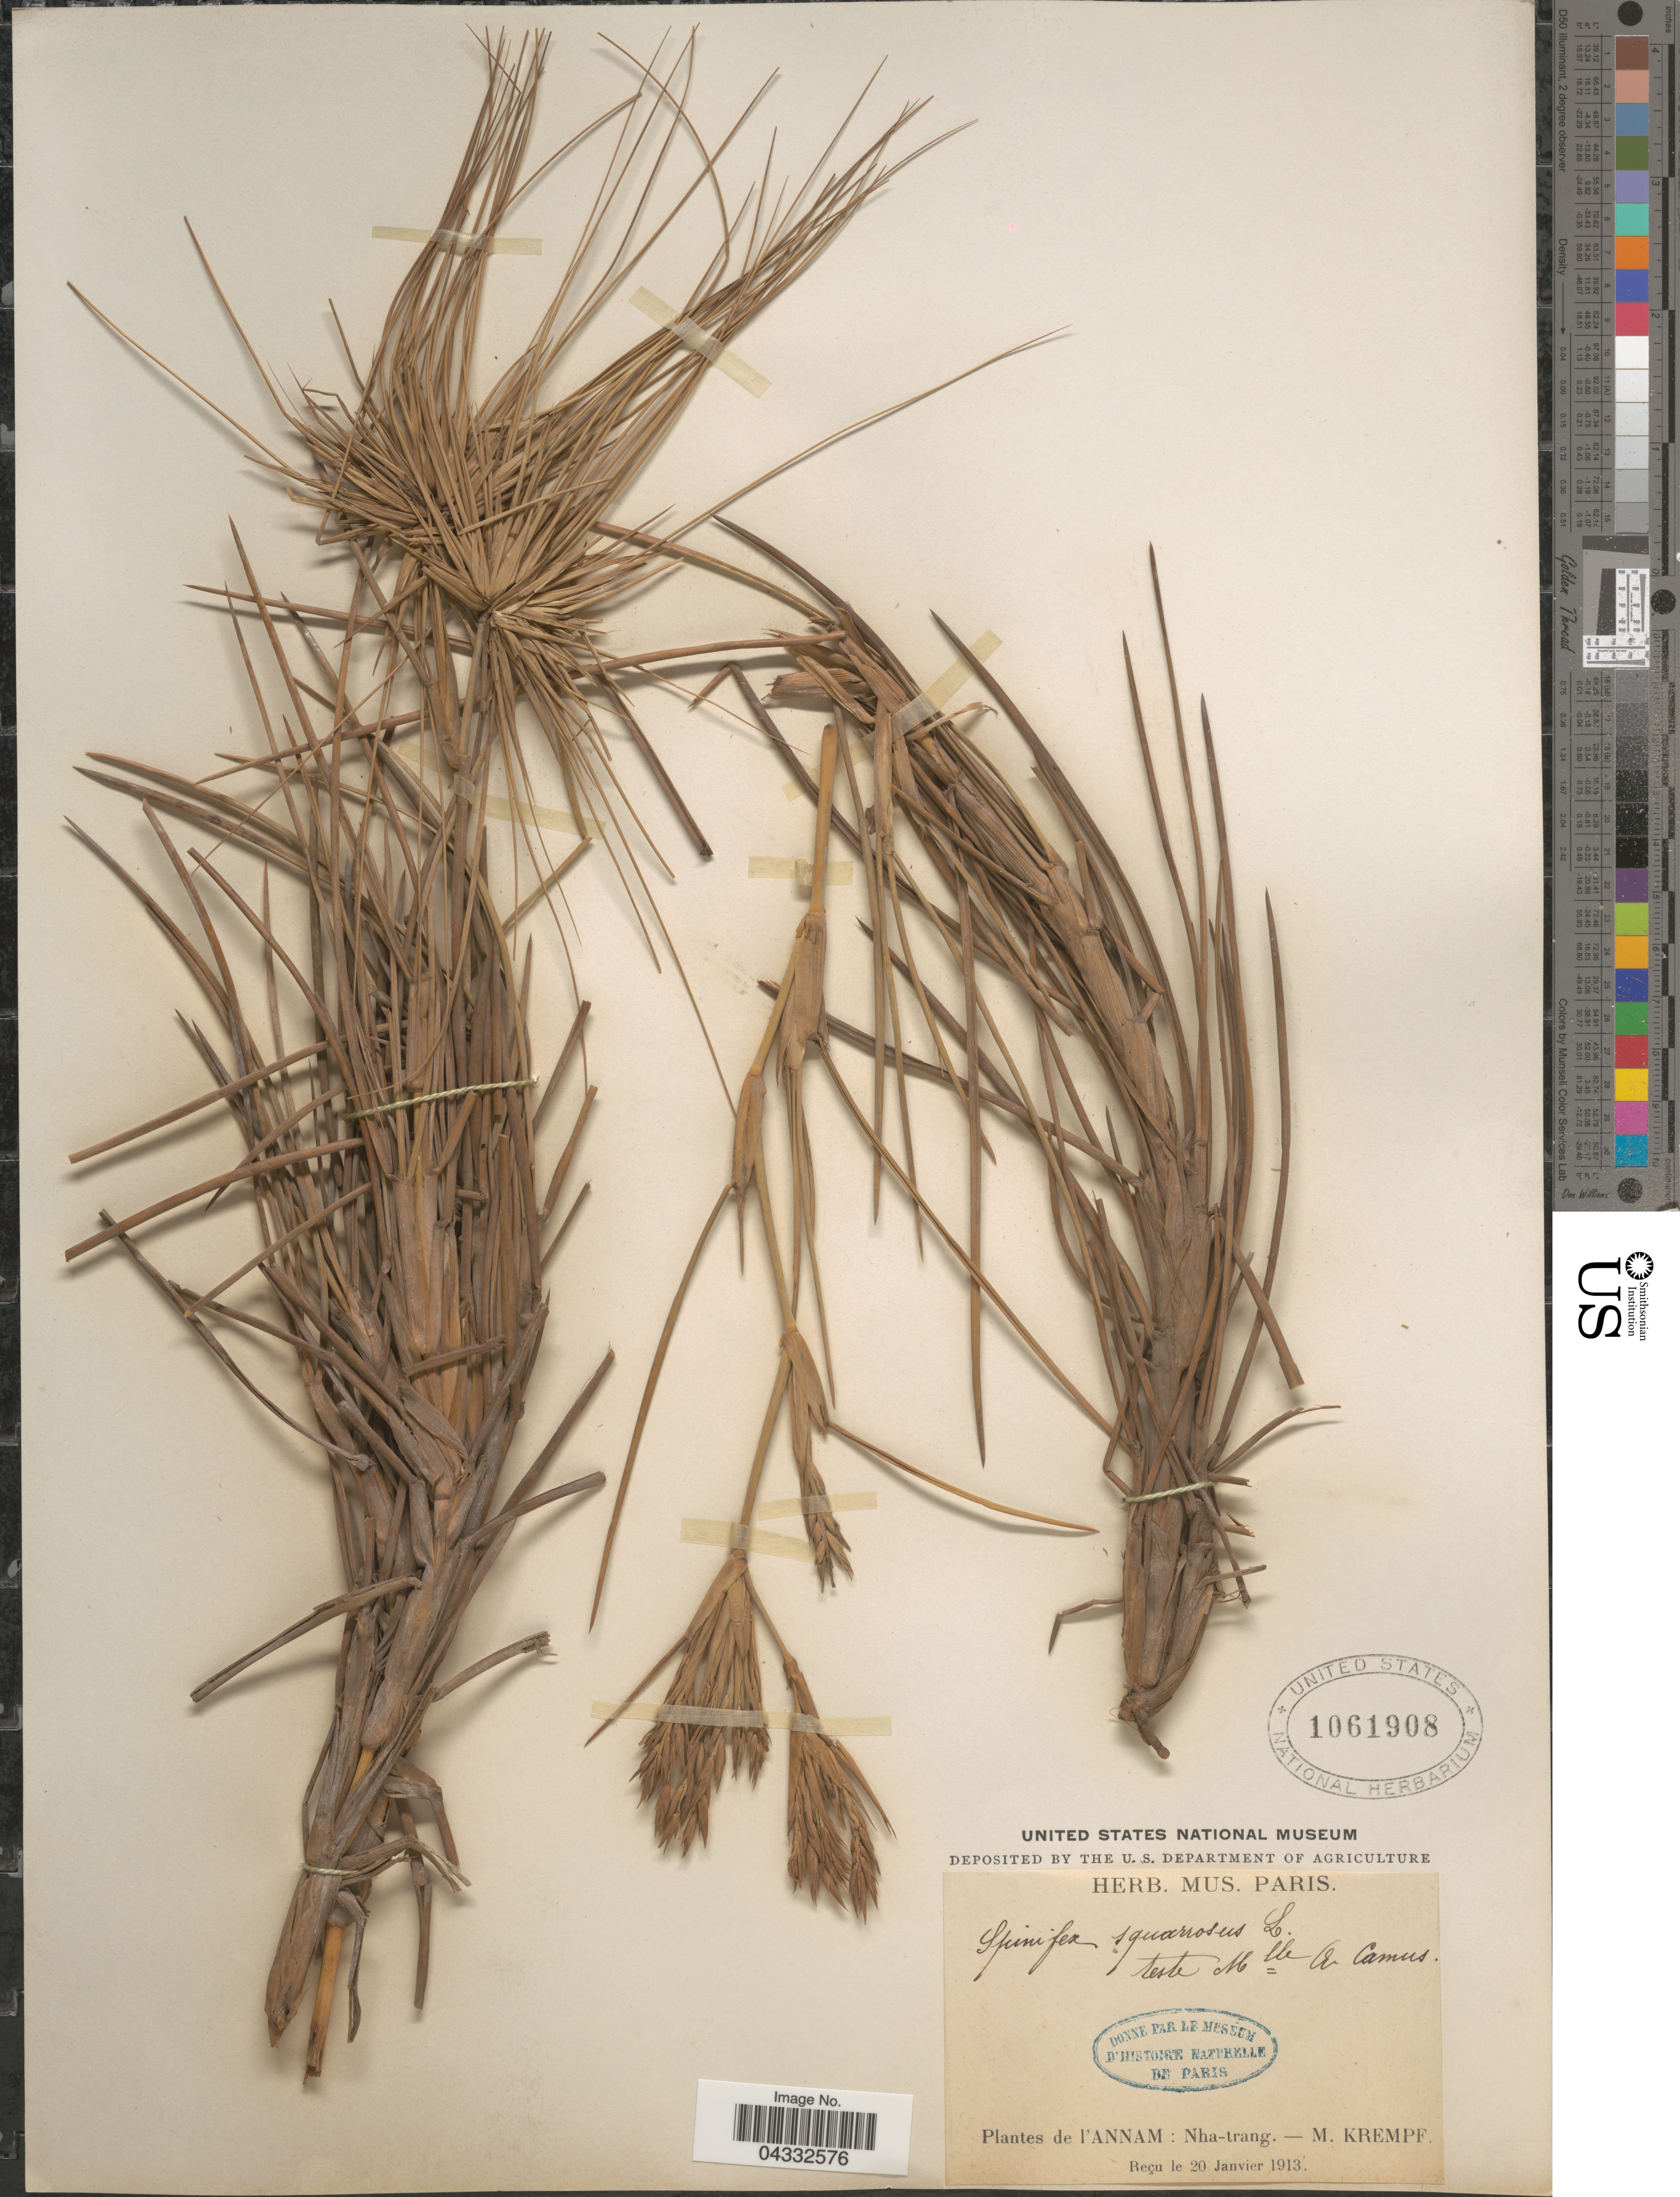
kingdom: Plantae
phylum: Tracheophyta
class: Liliopsida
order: Poales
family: Poaceae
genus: Spinifex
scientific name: Spinifex littoreus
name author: (Burm. f.) Merr.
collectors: M. Krempf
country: Vietnam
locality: Annam: Nha-trang.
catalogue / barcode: US 1061908